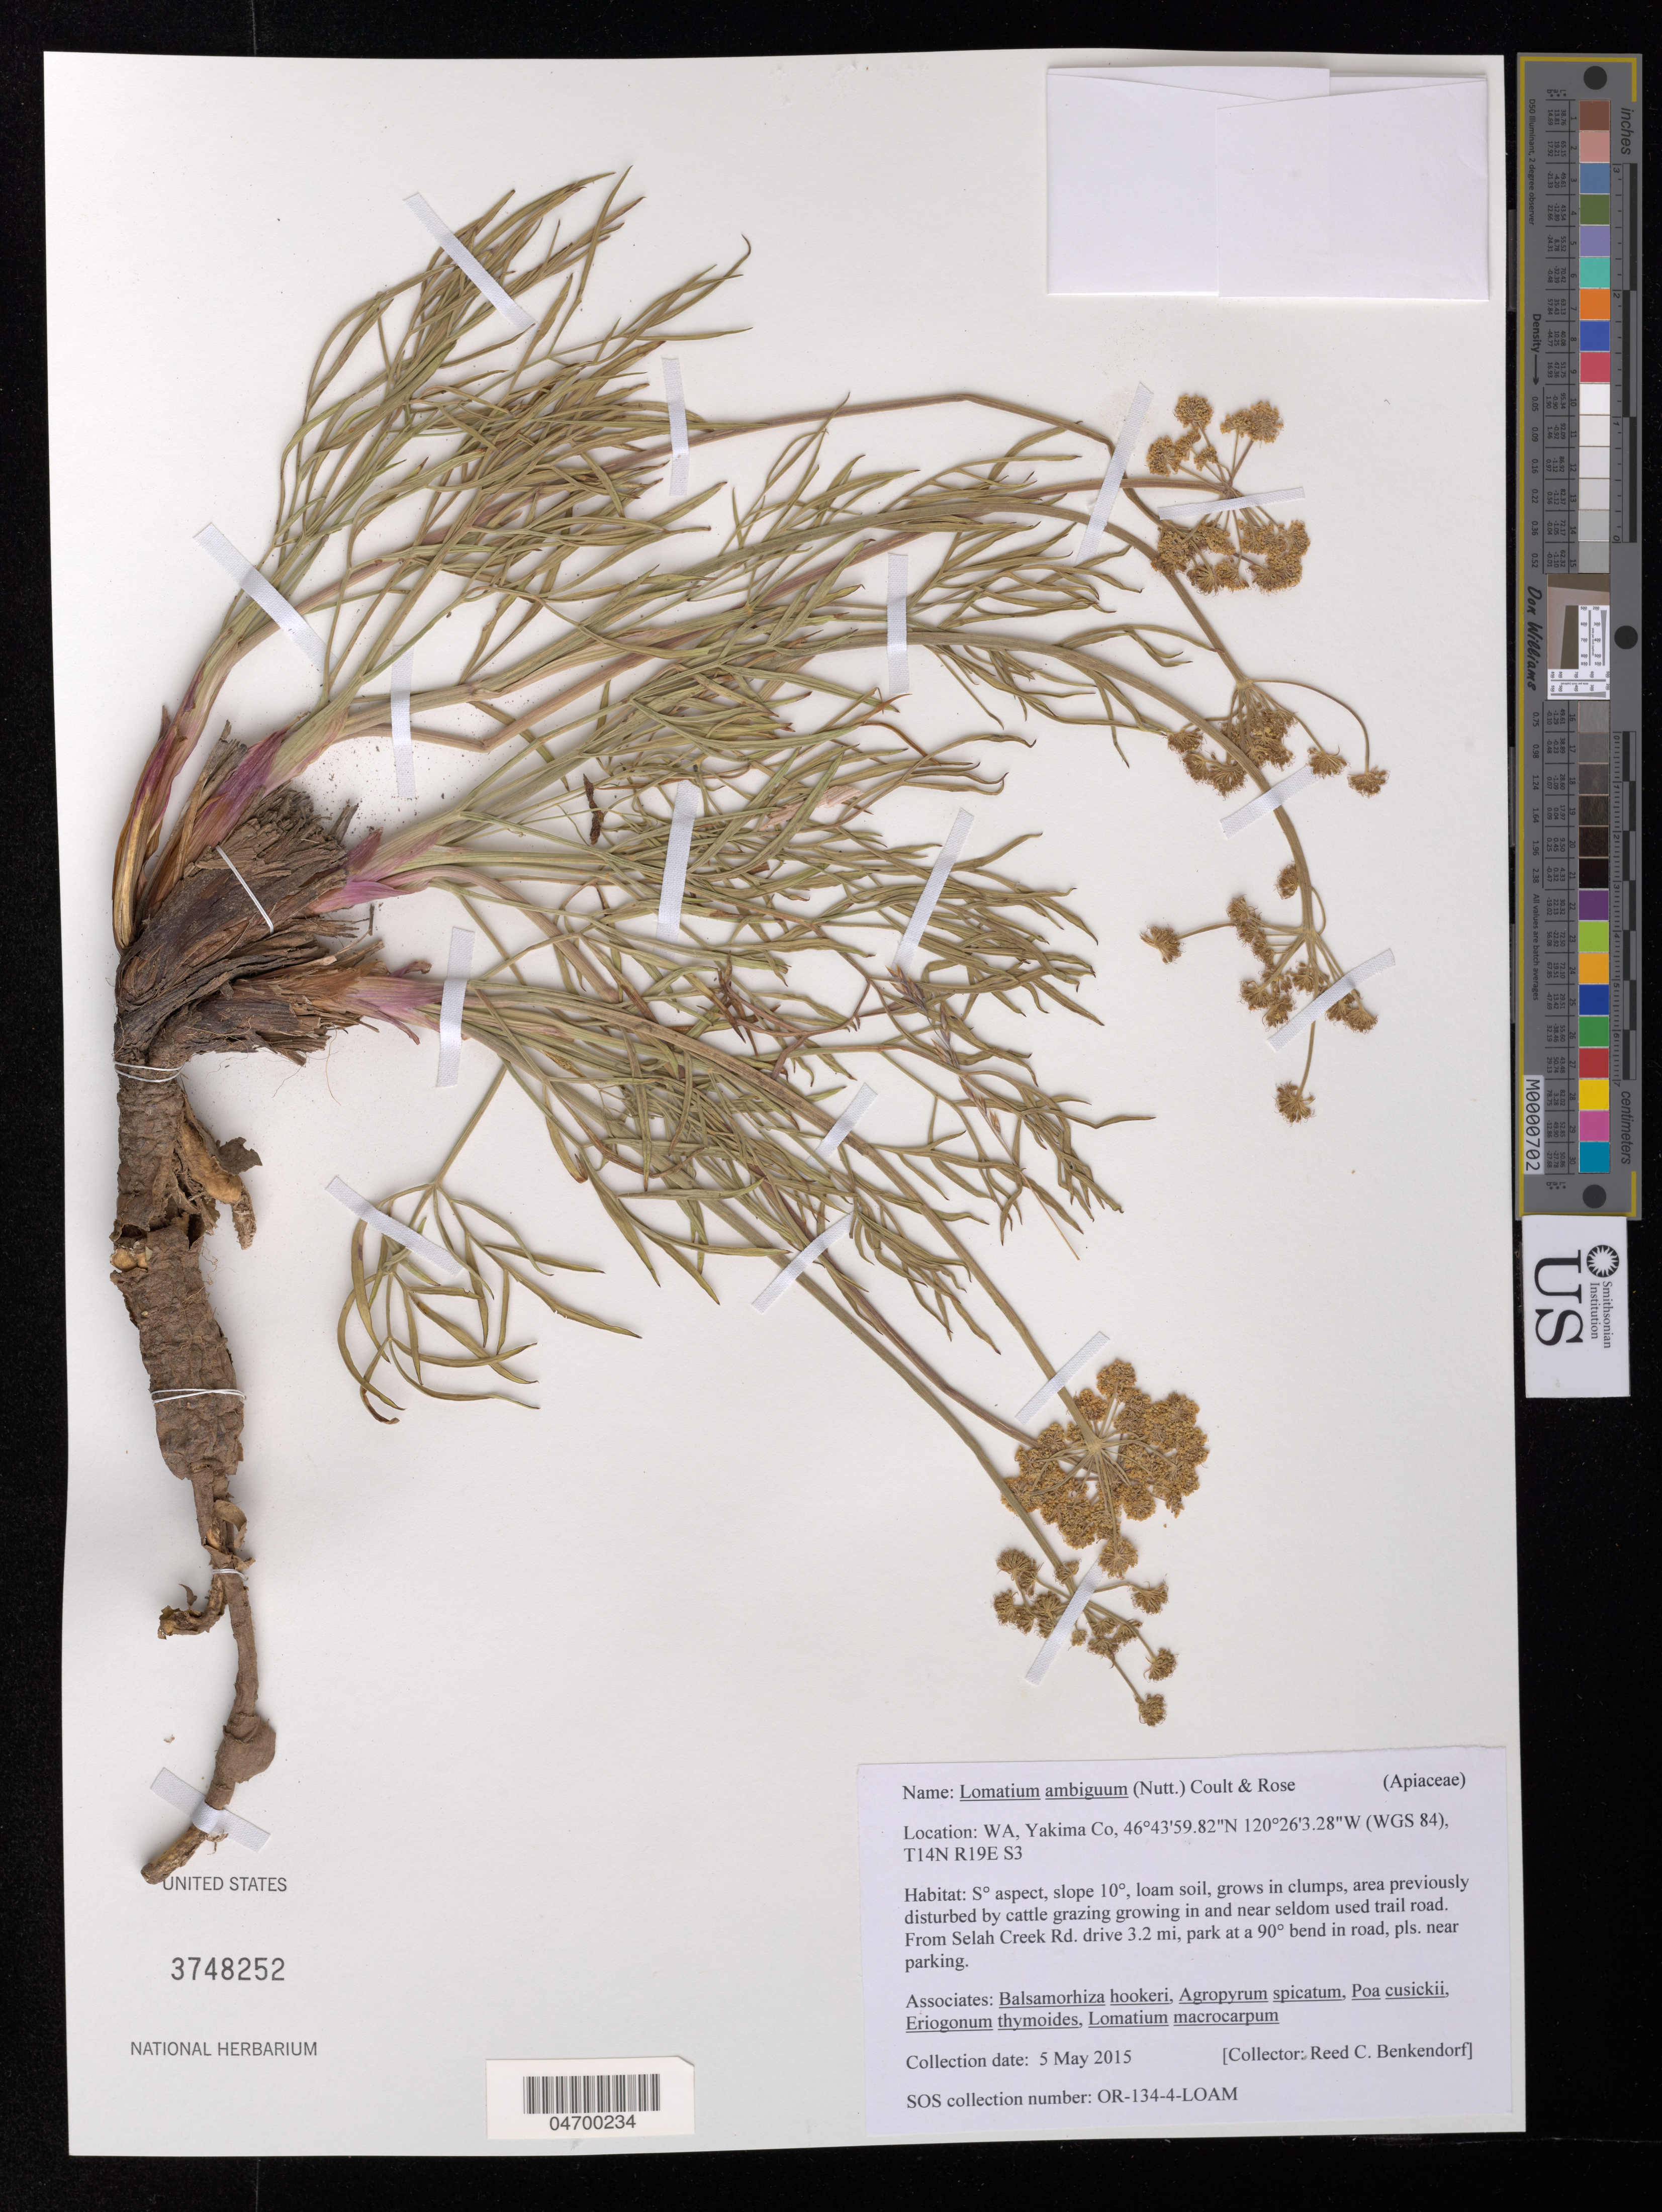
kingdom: Plantae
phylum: Tracheophyta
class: Magnoliopsida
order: Lamiales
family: Gesneriaceae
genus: Ortholoma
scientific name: Ortholoma ambiguum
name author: (Urb.) Wiehler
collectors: R. Benkendorf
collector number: OR-134-4-LOAM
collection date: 2015-05-05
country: United States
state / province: Washington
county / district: Yakima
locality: WA, Yakima Co, (WGS 84), T14N R19E S3.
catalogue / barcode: US 3748252